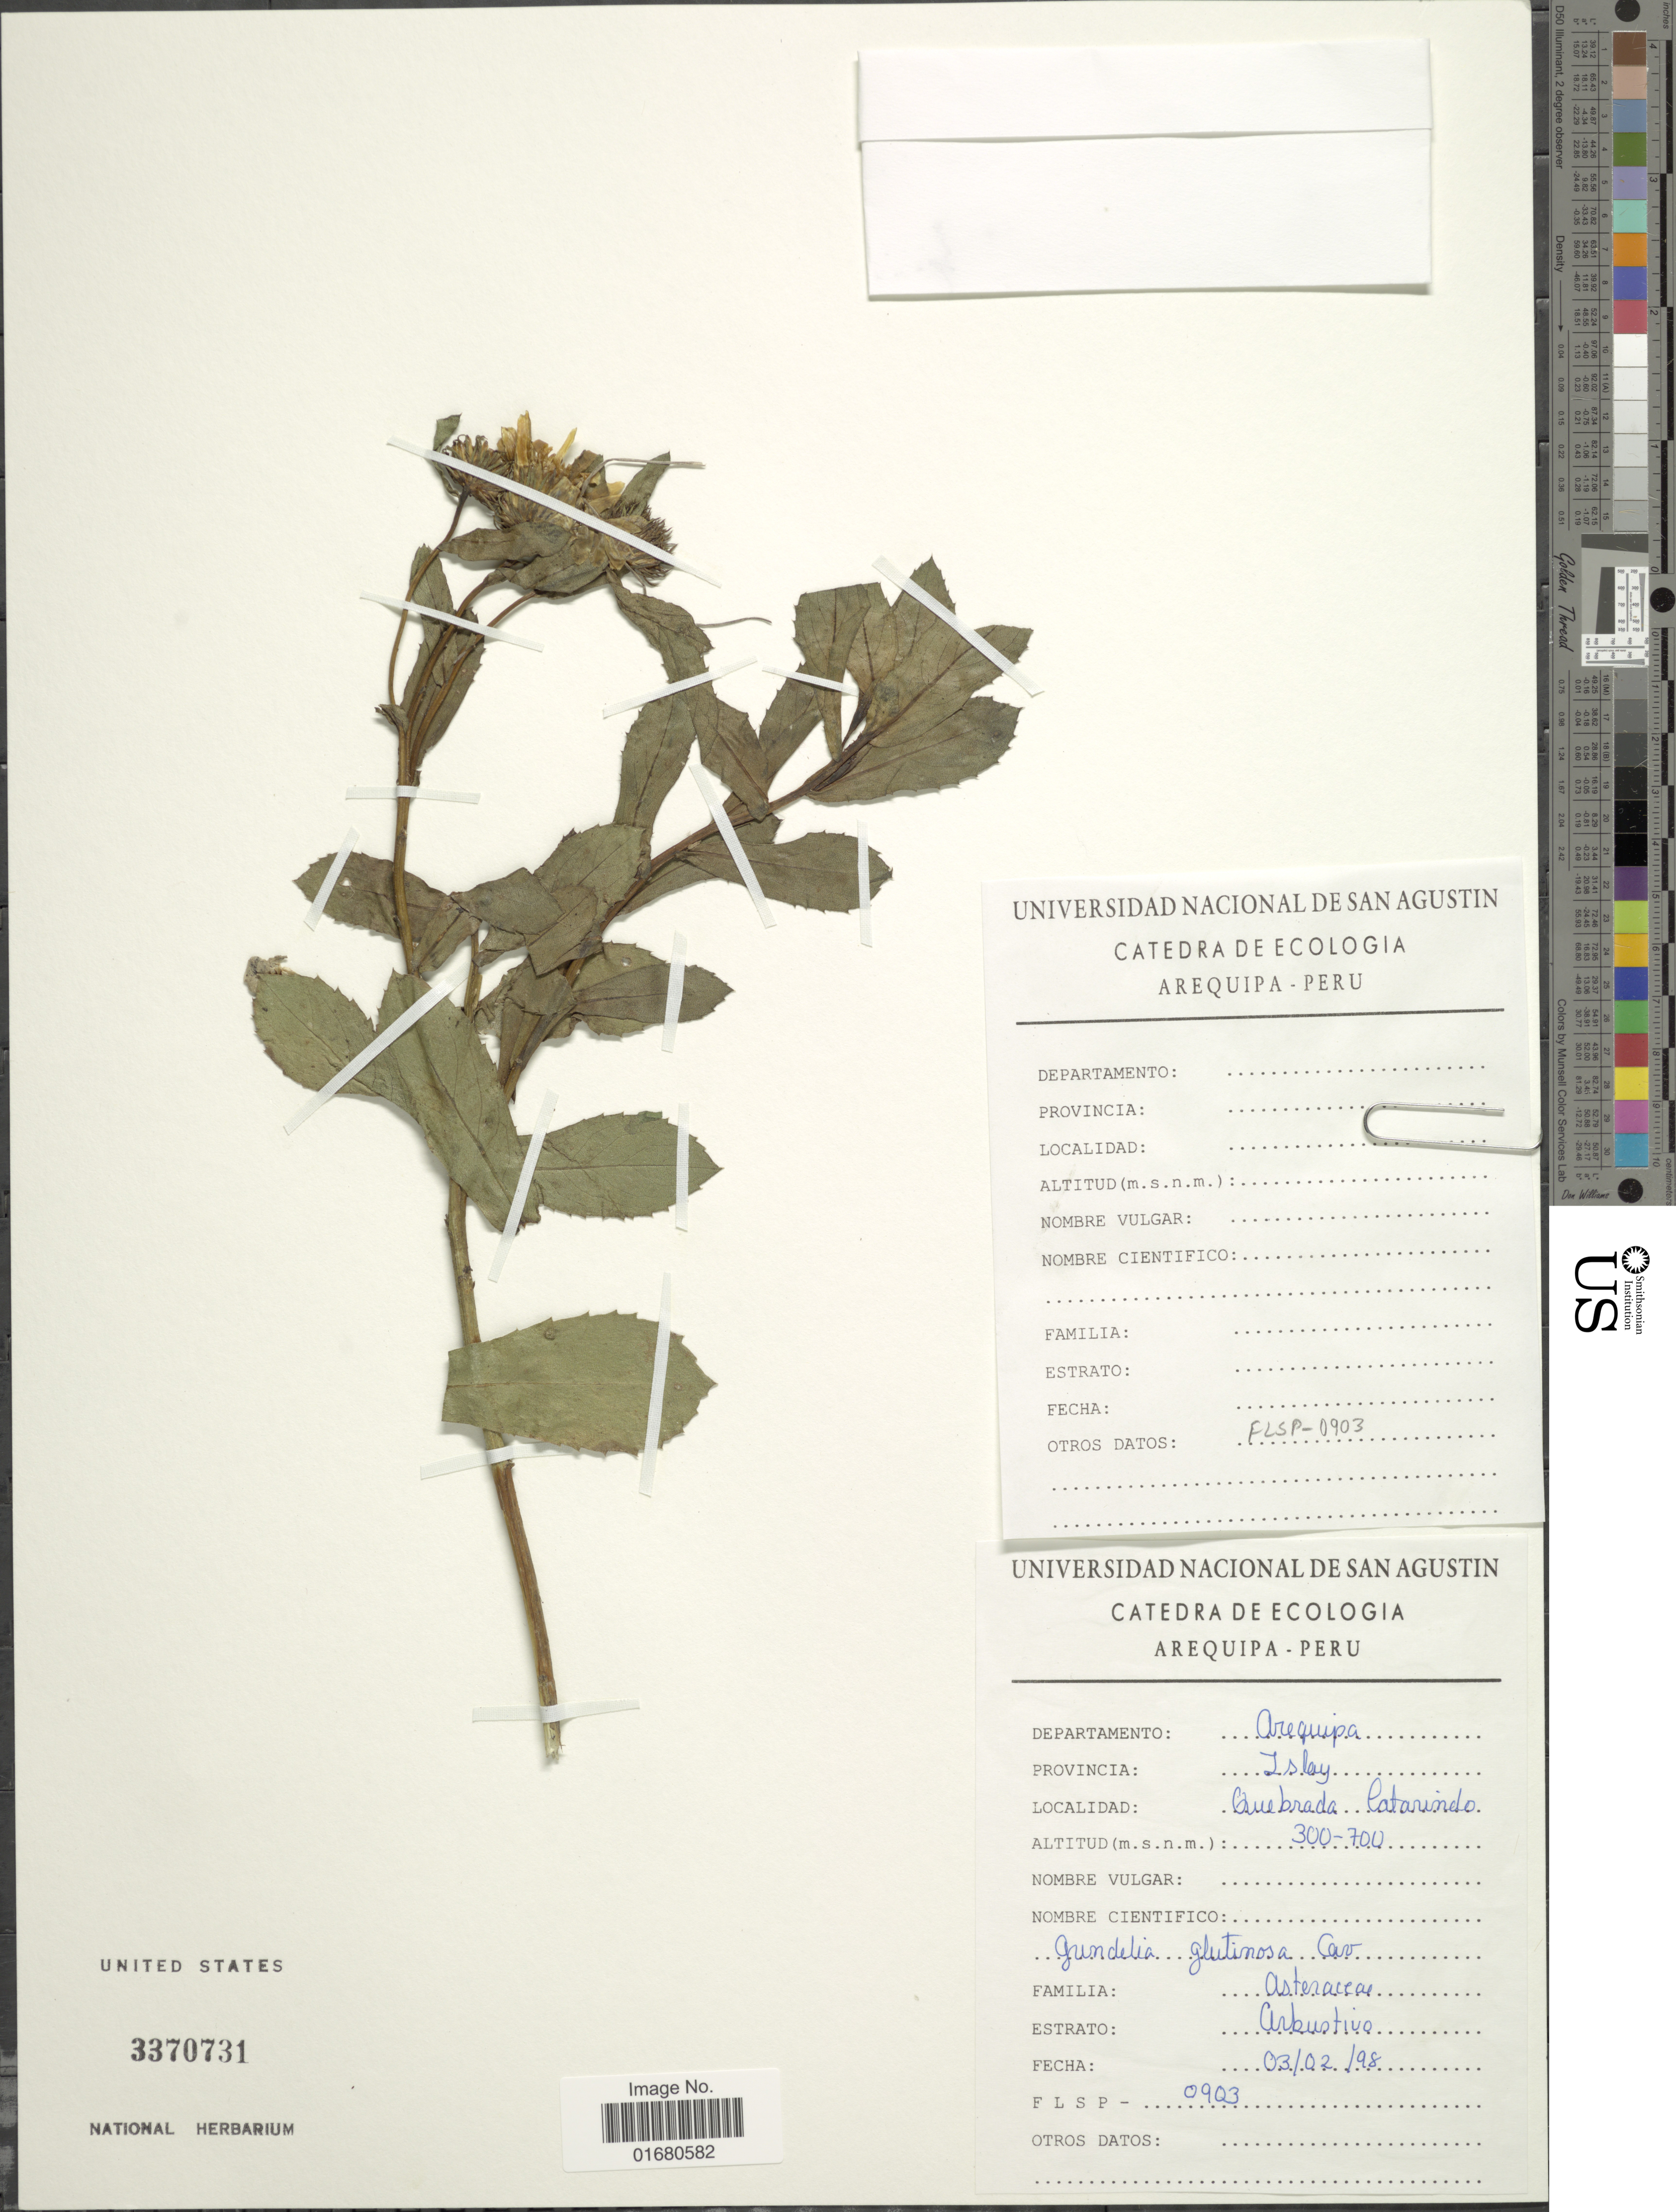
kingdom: Plantae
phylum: Tracheophyta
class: Magnoliopsida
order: Asterales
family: Asteraceae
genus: Grindelia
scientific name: Grindelia glutinosa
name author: (Cav.) Dunal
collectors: Univ. Nac. De San Agustin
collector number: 0903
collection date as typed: Transcribed d/m/y: 3/2/98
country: Peru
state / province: Arequipa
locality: Provincia Islay, Departamento Quebrada, Catarindo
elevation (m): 300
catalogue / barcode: US 3370731